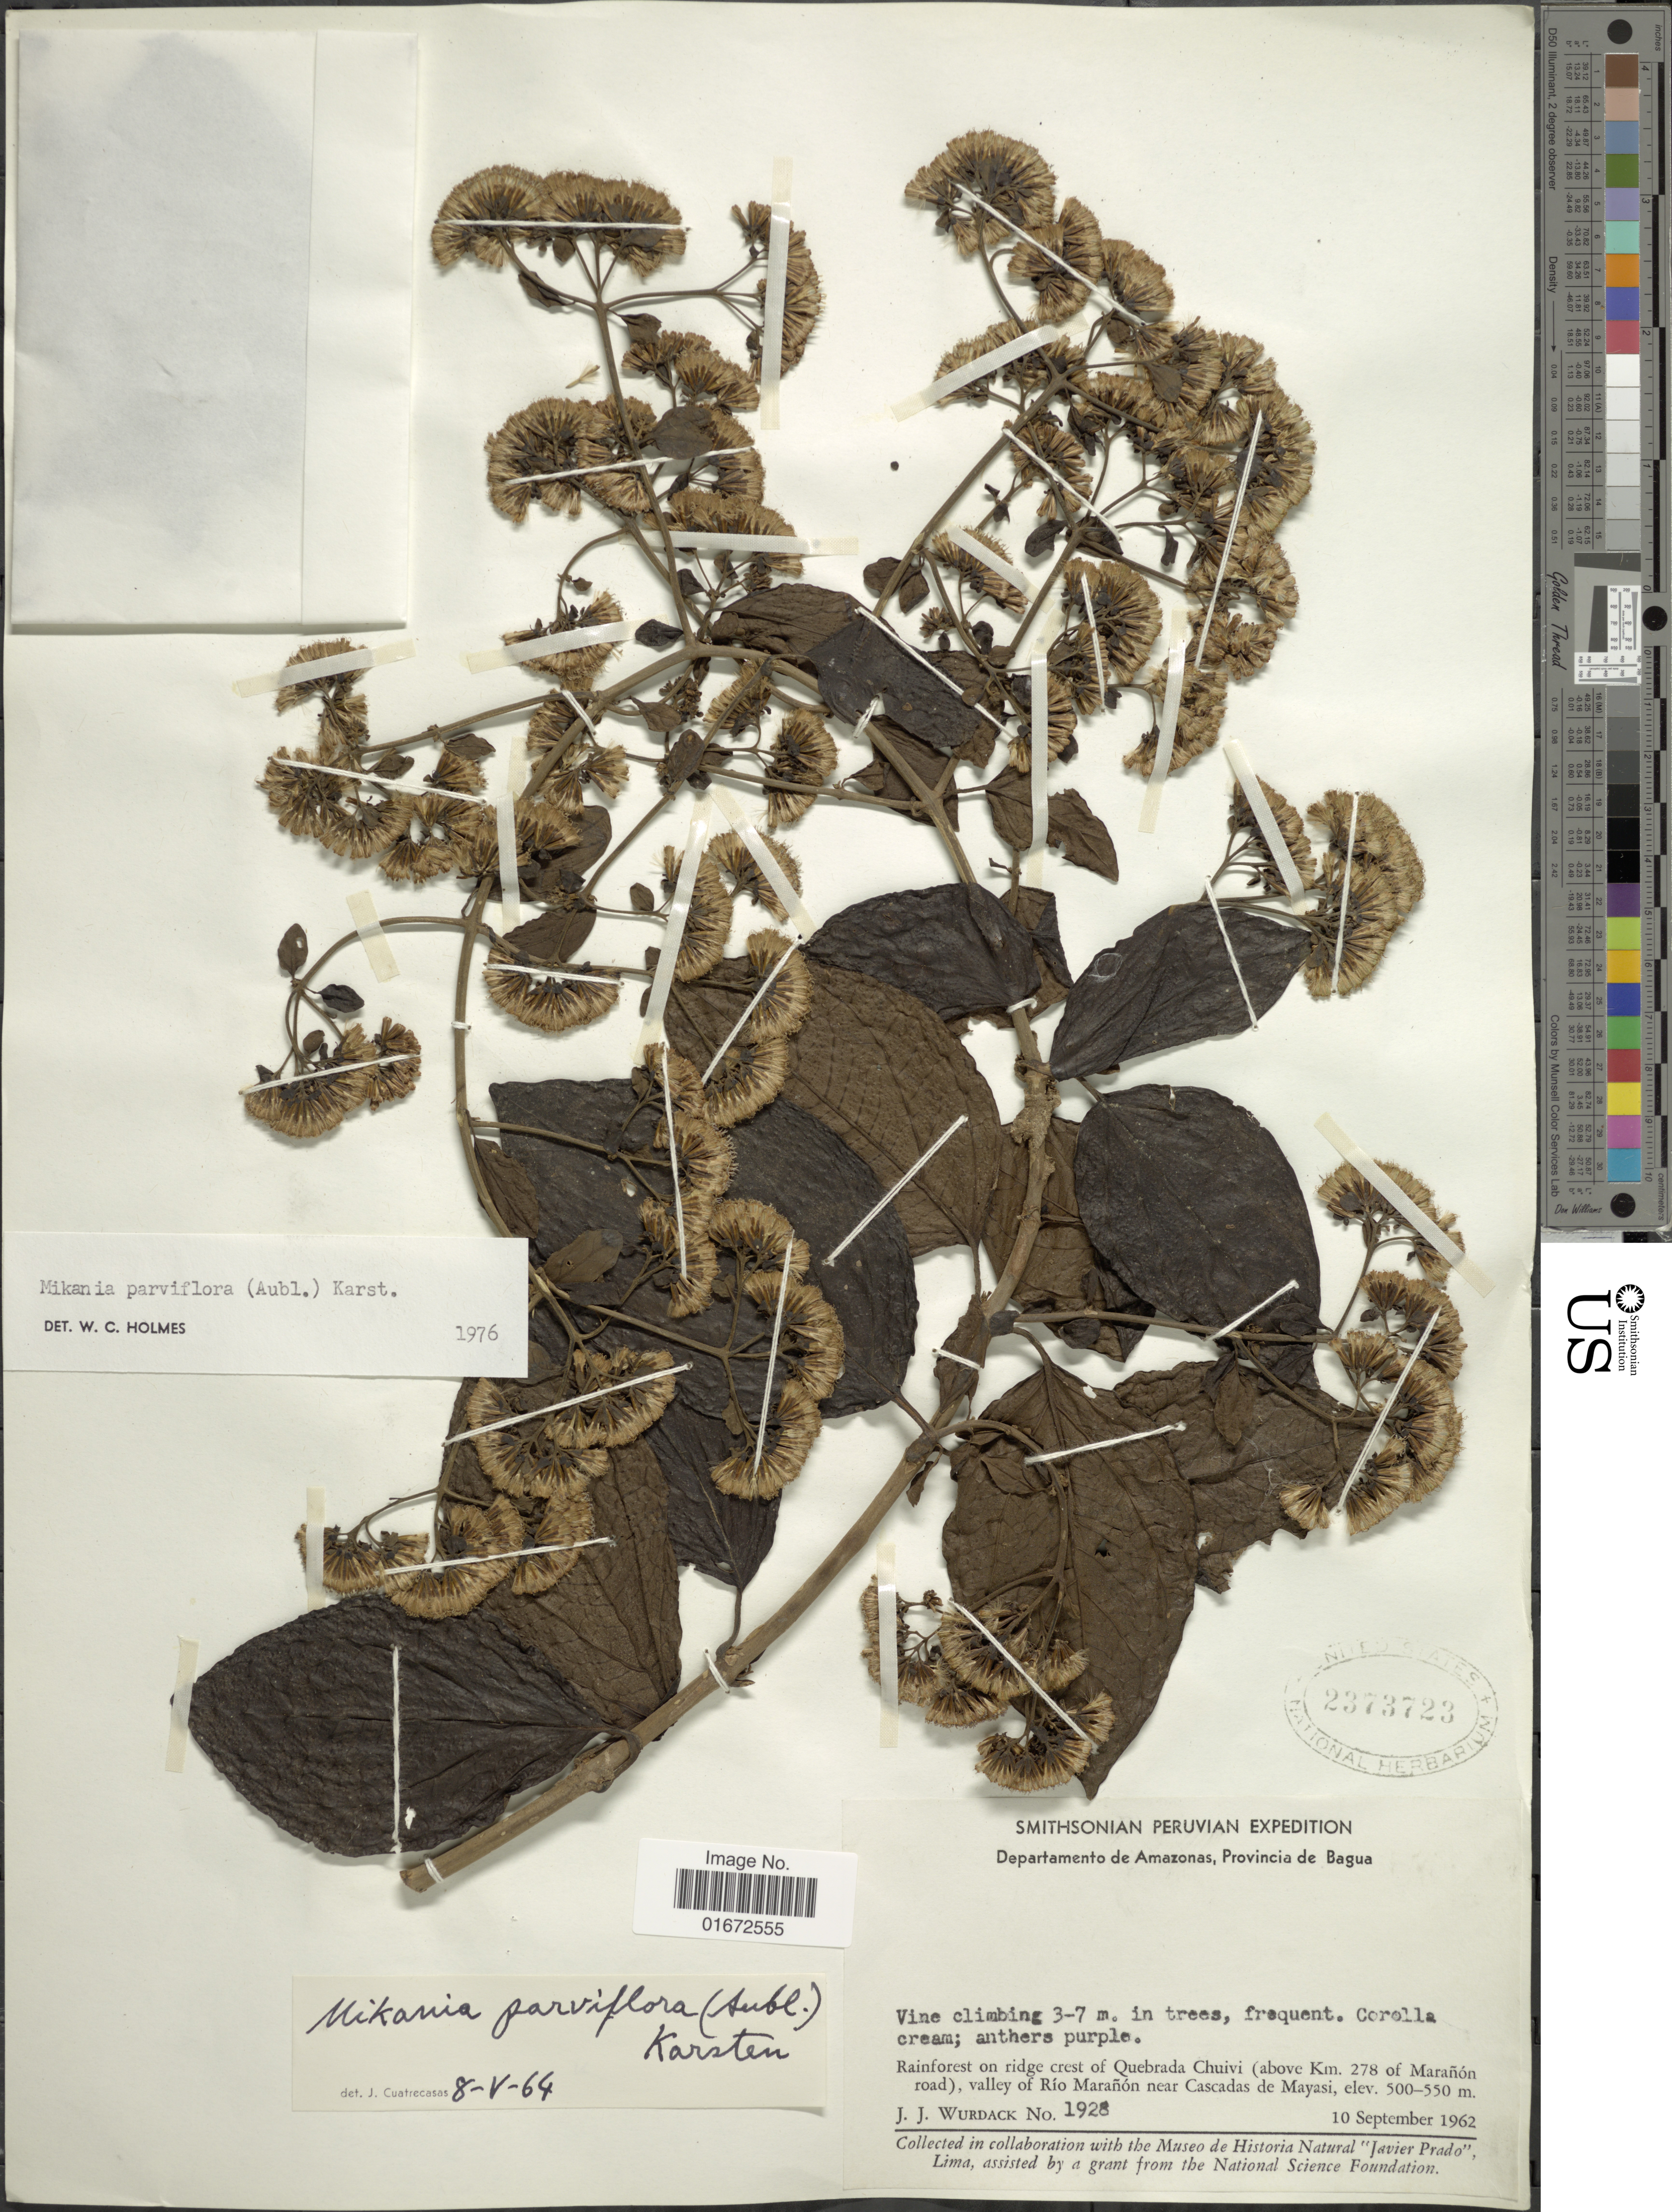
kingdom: Plantae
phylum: Tracheophyta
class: Magnoliopsida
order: Asterales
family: Asteraceae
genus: Mikania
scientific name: Mikania parviflora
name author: (Aubl.) Karst.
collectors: J. J. Wurdack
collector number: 1928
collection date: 1962-09-10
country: Peru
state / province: Amazonas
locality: Departamento de Amazonas, Provincia de Bagua. Rainforest on ridge crest of Quebrada Chuivi (above Km. 278 of Marañón road), valley of Río Marañón near Cascadas de Mayasi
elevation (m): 500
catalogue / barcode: US 2373723